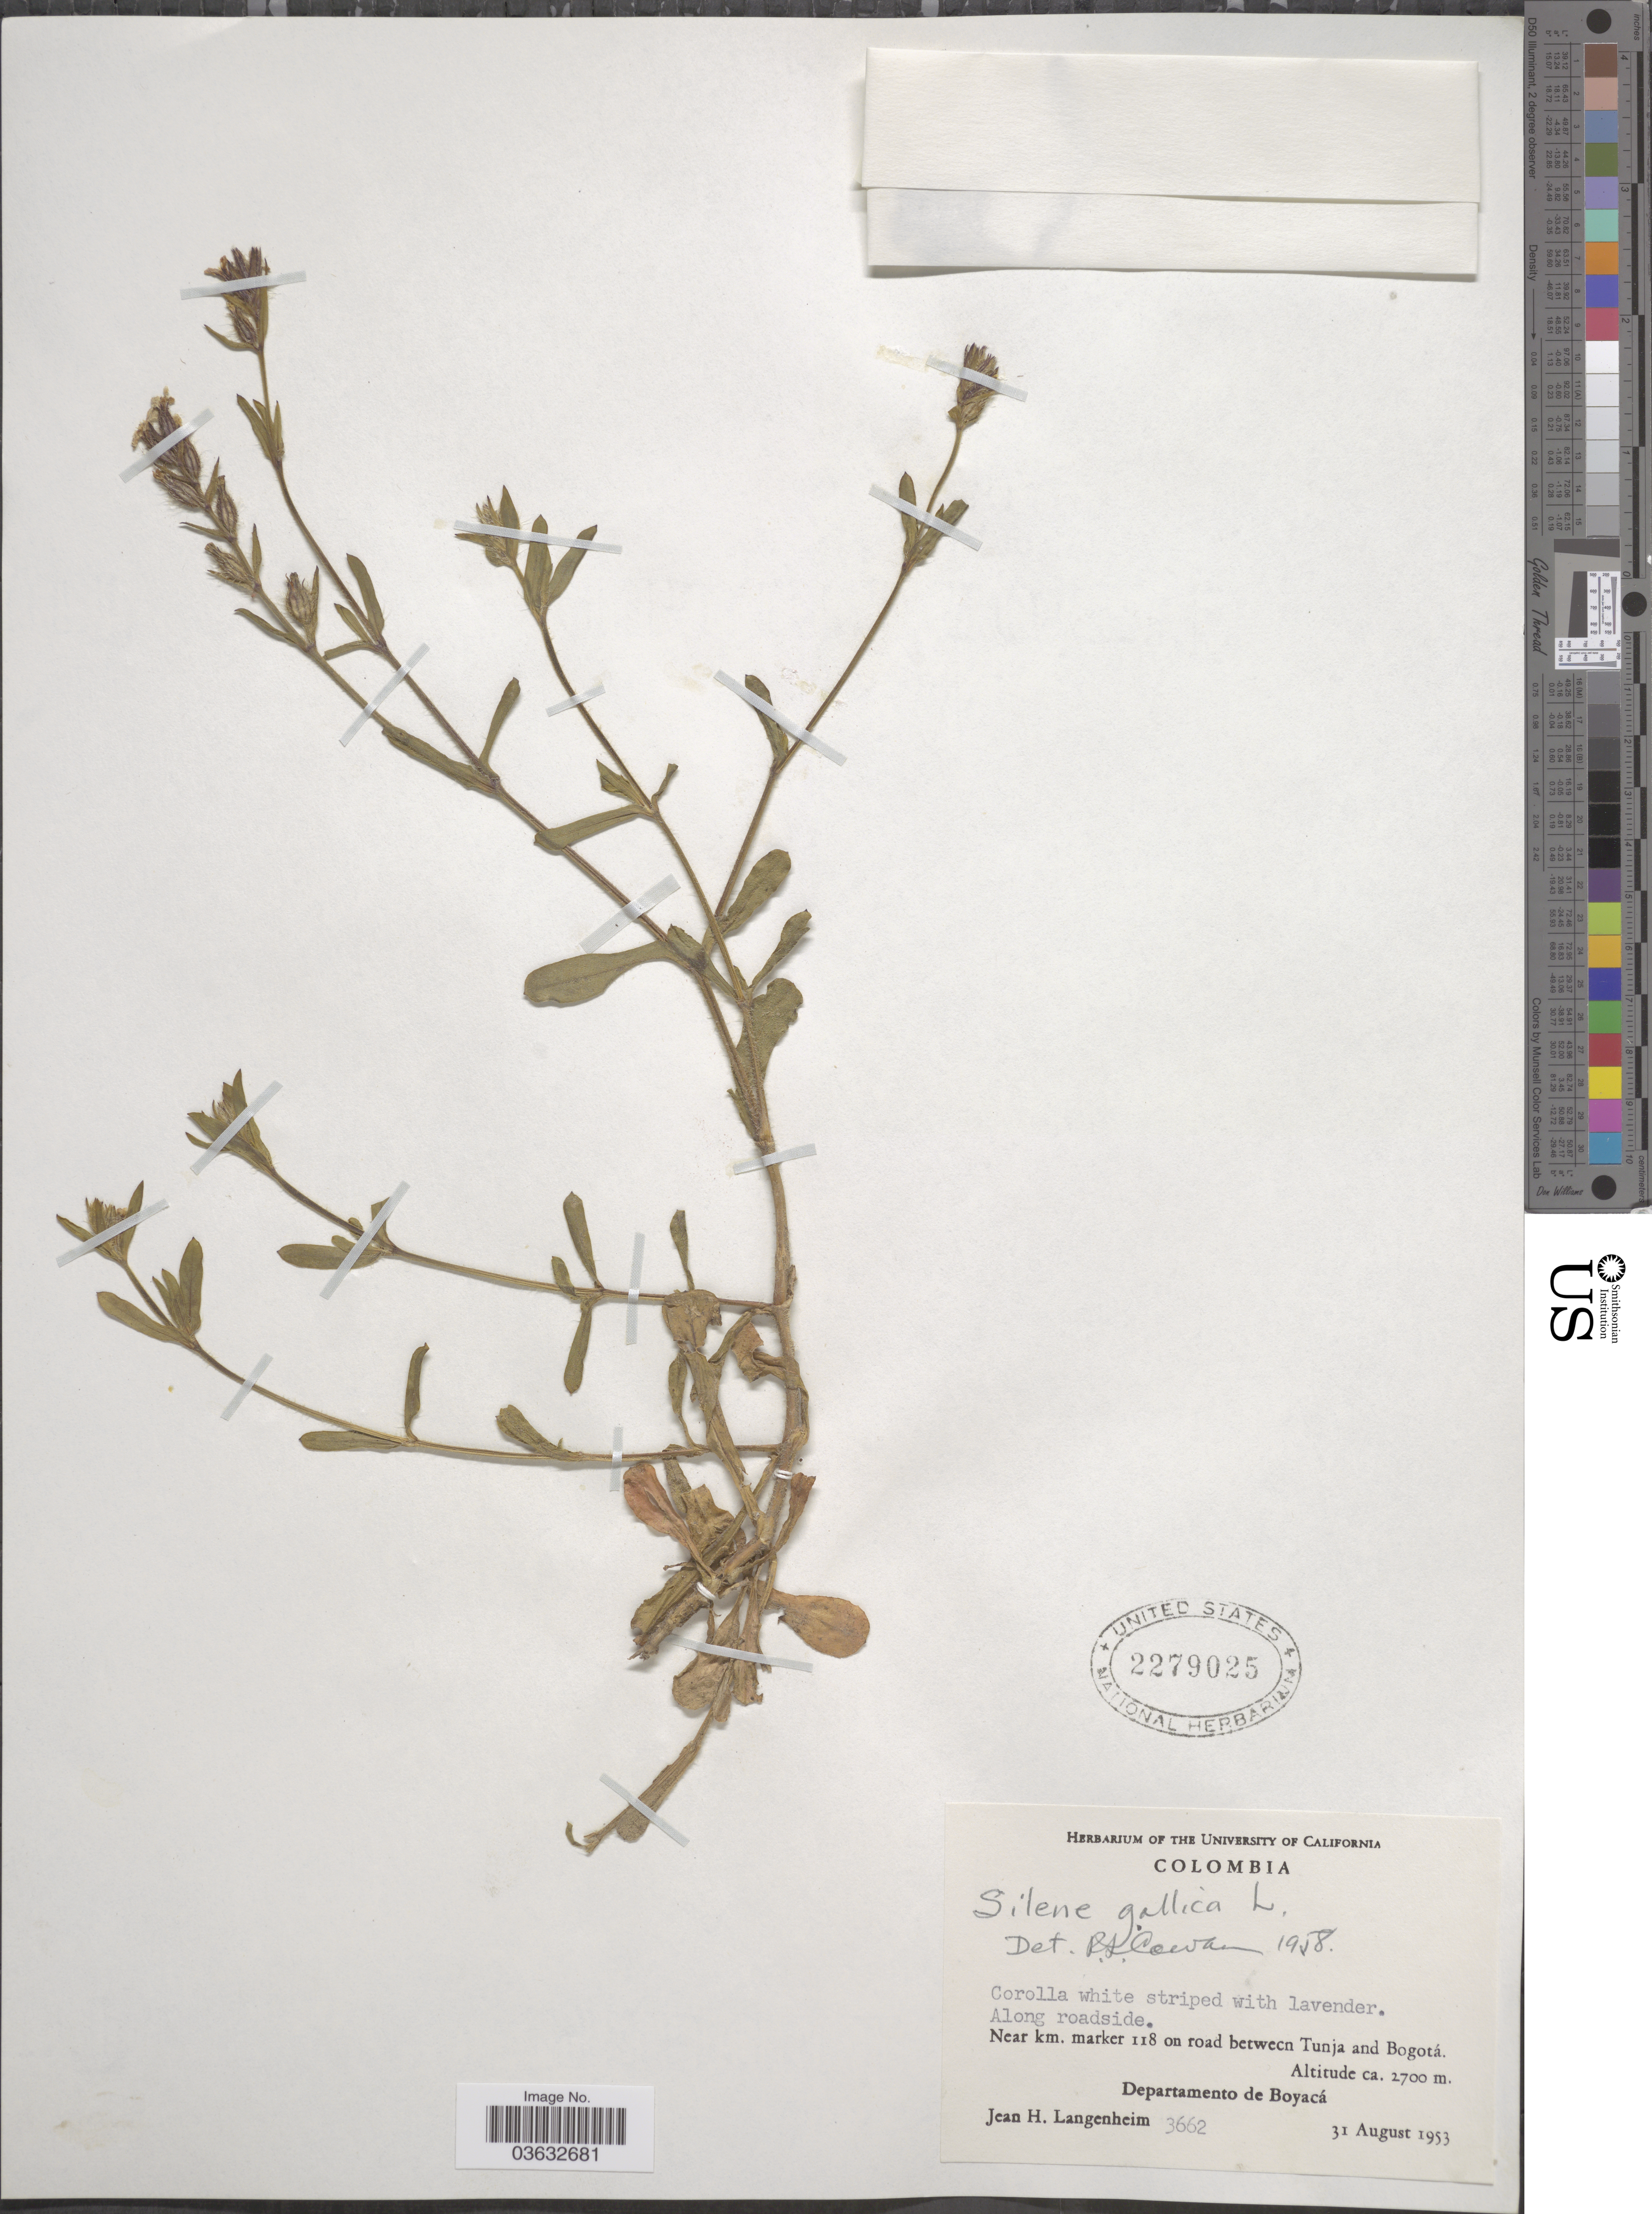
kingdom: Plantae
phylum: Tracheophyta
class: Magnoliopsida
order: Caryophyllales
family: Caryophyllaceae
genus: Silene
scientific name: Silene gallica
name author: L.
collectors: J. H. Langenheim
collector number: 3662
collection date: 1953-08-31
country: Colombia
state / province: Boyacá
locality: Along roadside. Near km. marker 118 on road between Tunja and Bogotá. Departamento de Boyacá.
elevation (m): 2700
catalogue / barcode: US 2279025